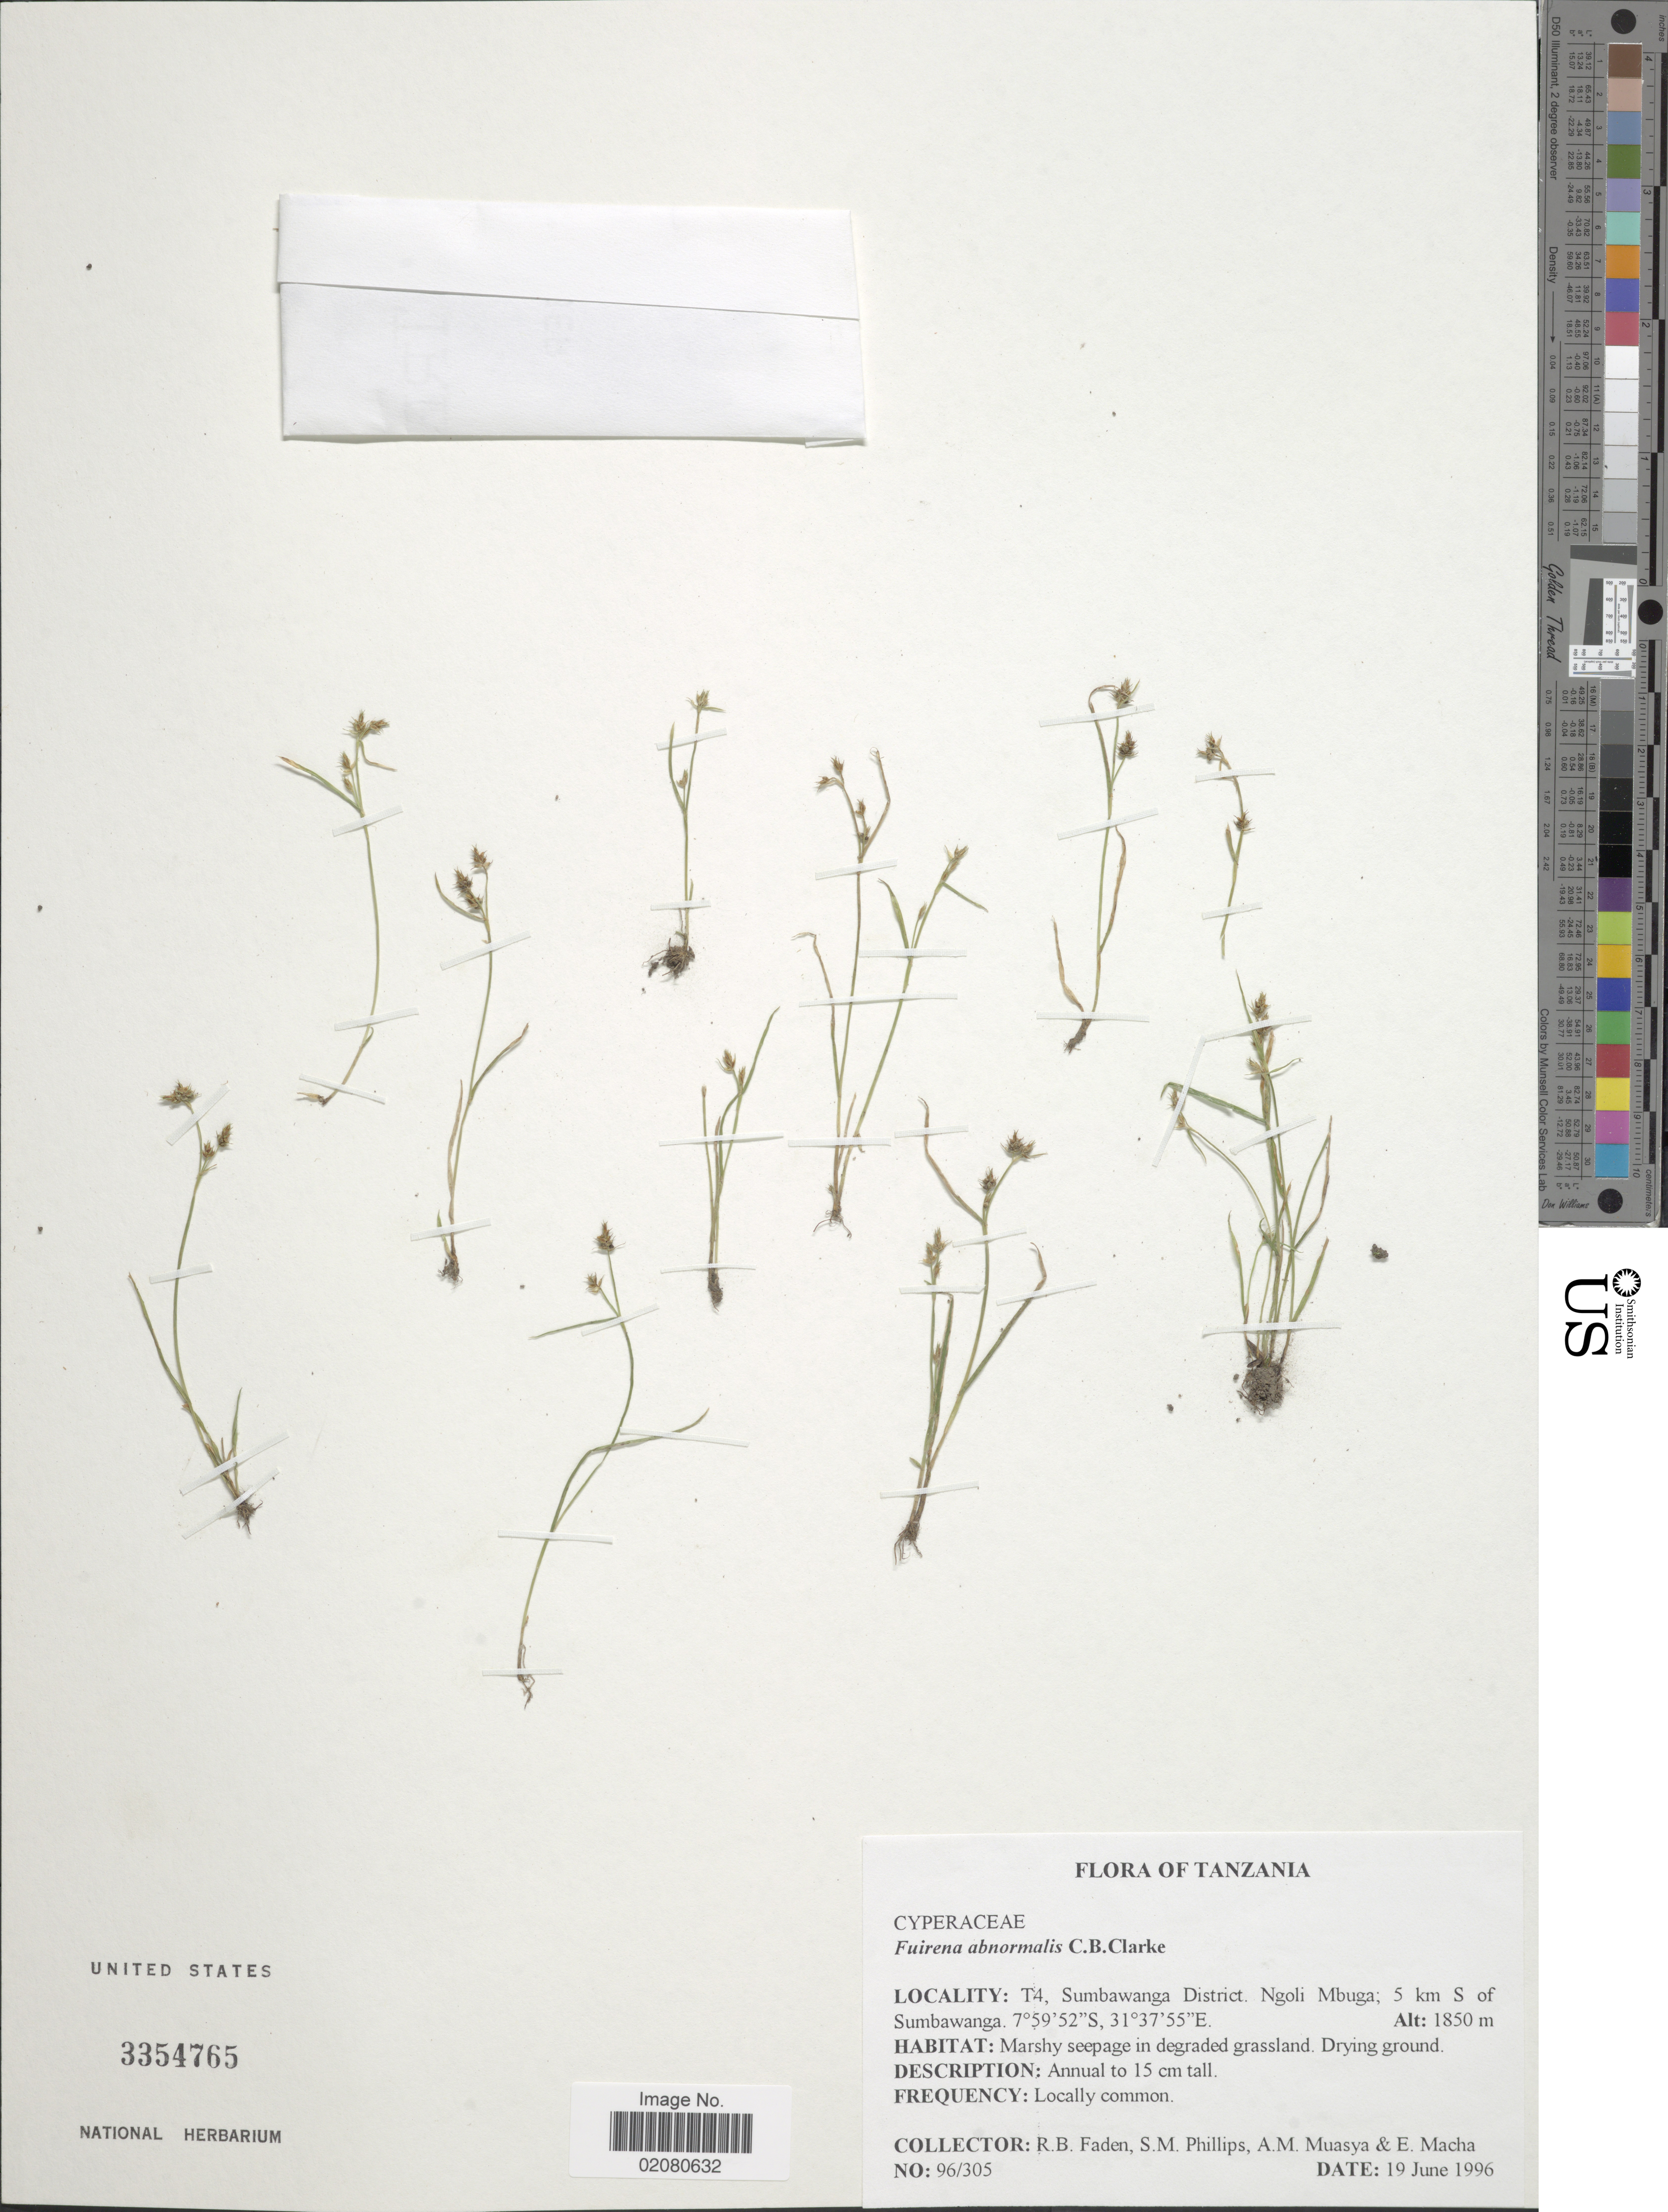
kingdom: Plantae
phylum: Tracheophyta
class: Liliopsida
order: Poales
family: Cyperaceae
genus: Fuirena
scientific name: Fuirena abnormalis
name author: C.B. Clarke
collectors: R. B. Faden, S. M. Phillips, A. Muasya & E. Macha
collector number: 96/305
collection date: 1996-06-19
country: Tanzania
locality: T4, Sumbawanga District Ngoli Mbuga; 5 km S of Sumbawanga.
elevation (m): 1850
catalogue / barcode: US 3354765